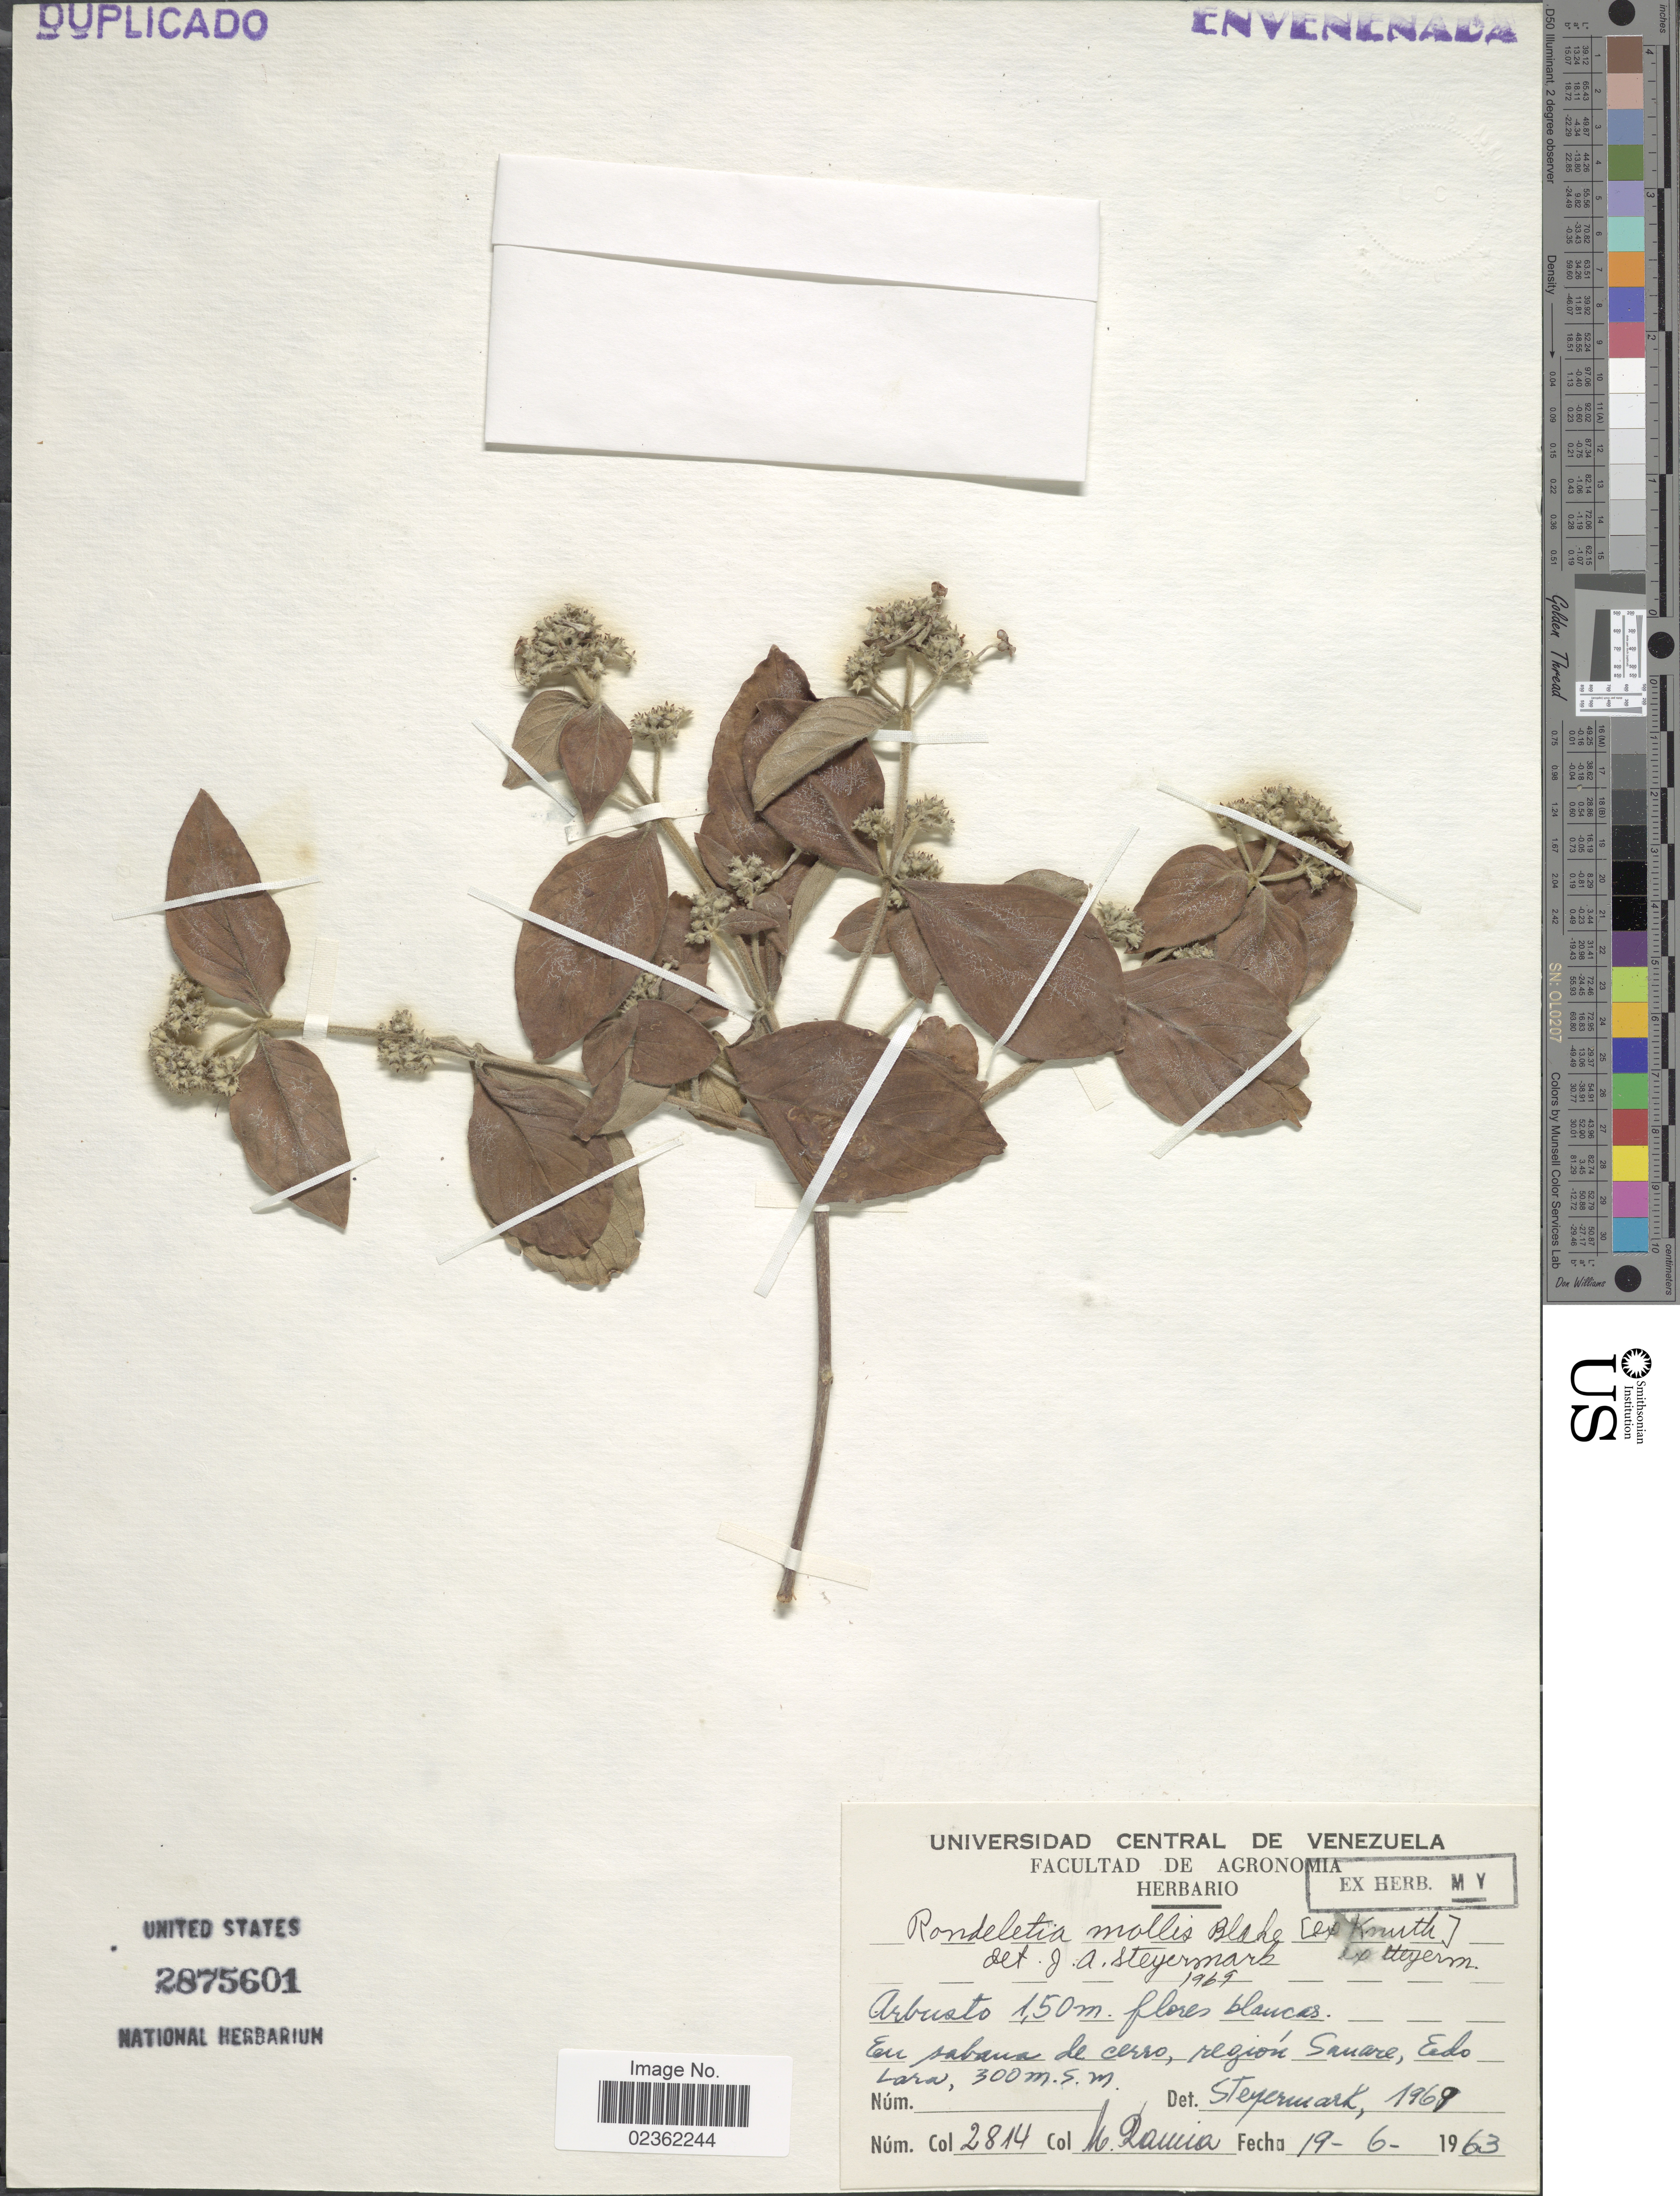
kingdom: Plantae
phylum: Tracheophyta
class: Magnoliopsida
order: Gentianales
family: Rubiaceae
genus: Rondeletia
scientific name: Rondeletia mollis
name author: S.F. Blake ex Steyerm.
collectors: M. Ramia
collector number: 2814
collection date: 1963-06-19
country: Venezuela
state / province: Lara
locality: En sabana de cerro, region Sanare.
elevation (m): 300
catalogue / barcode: US 2875601